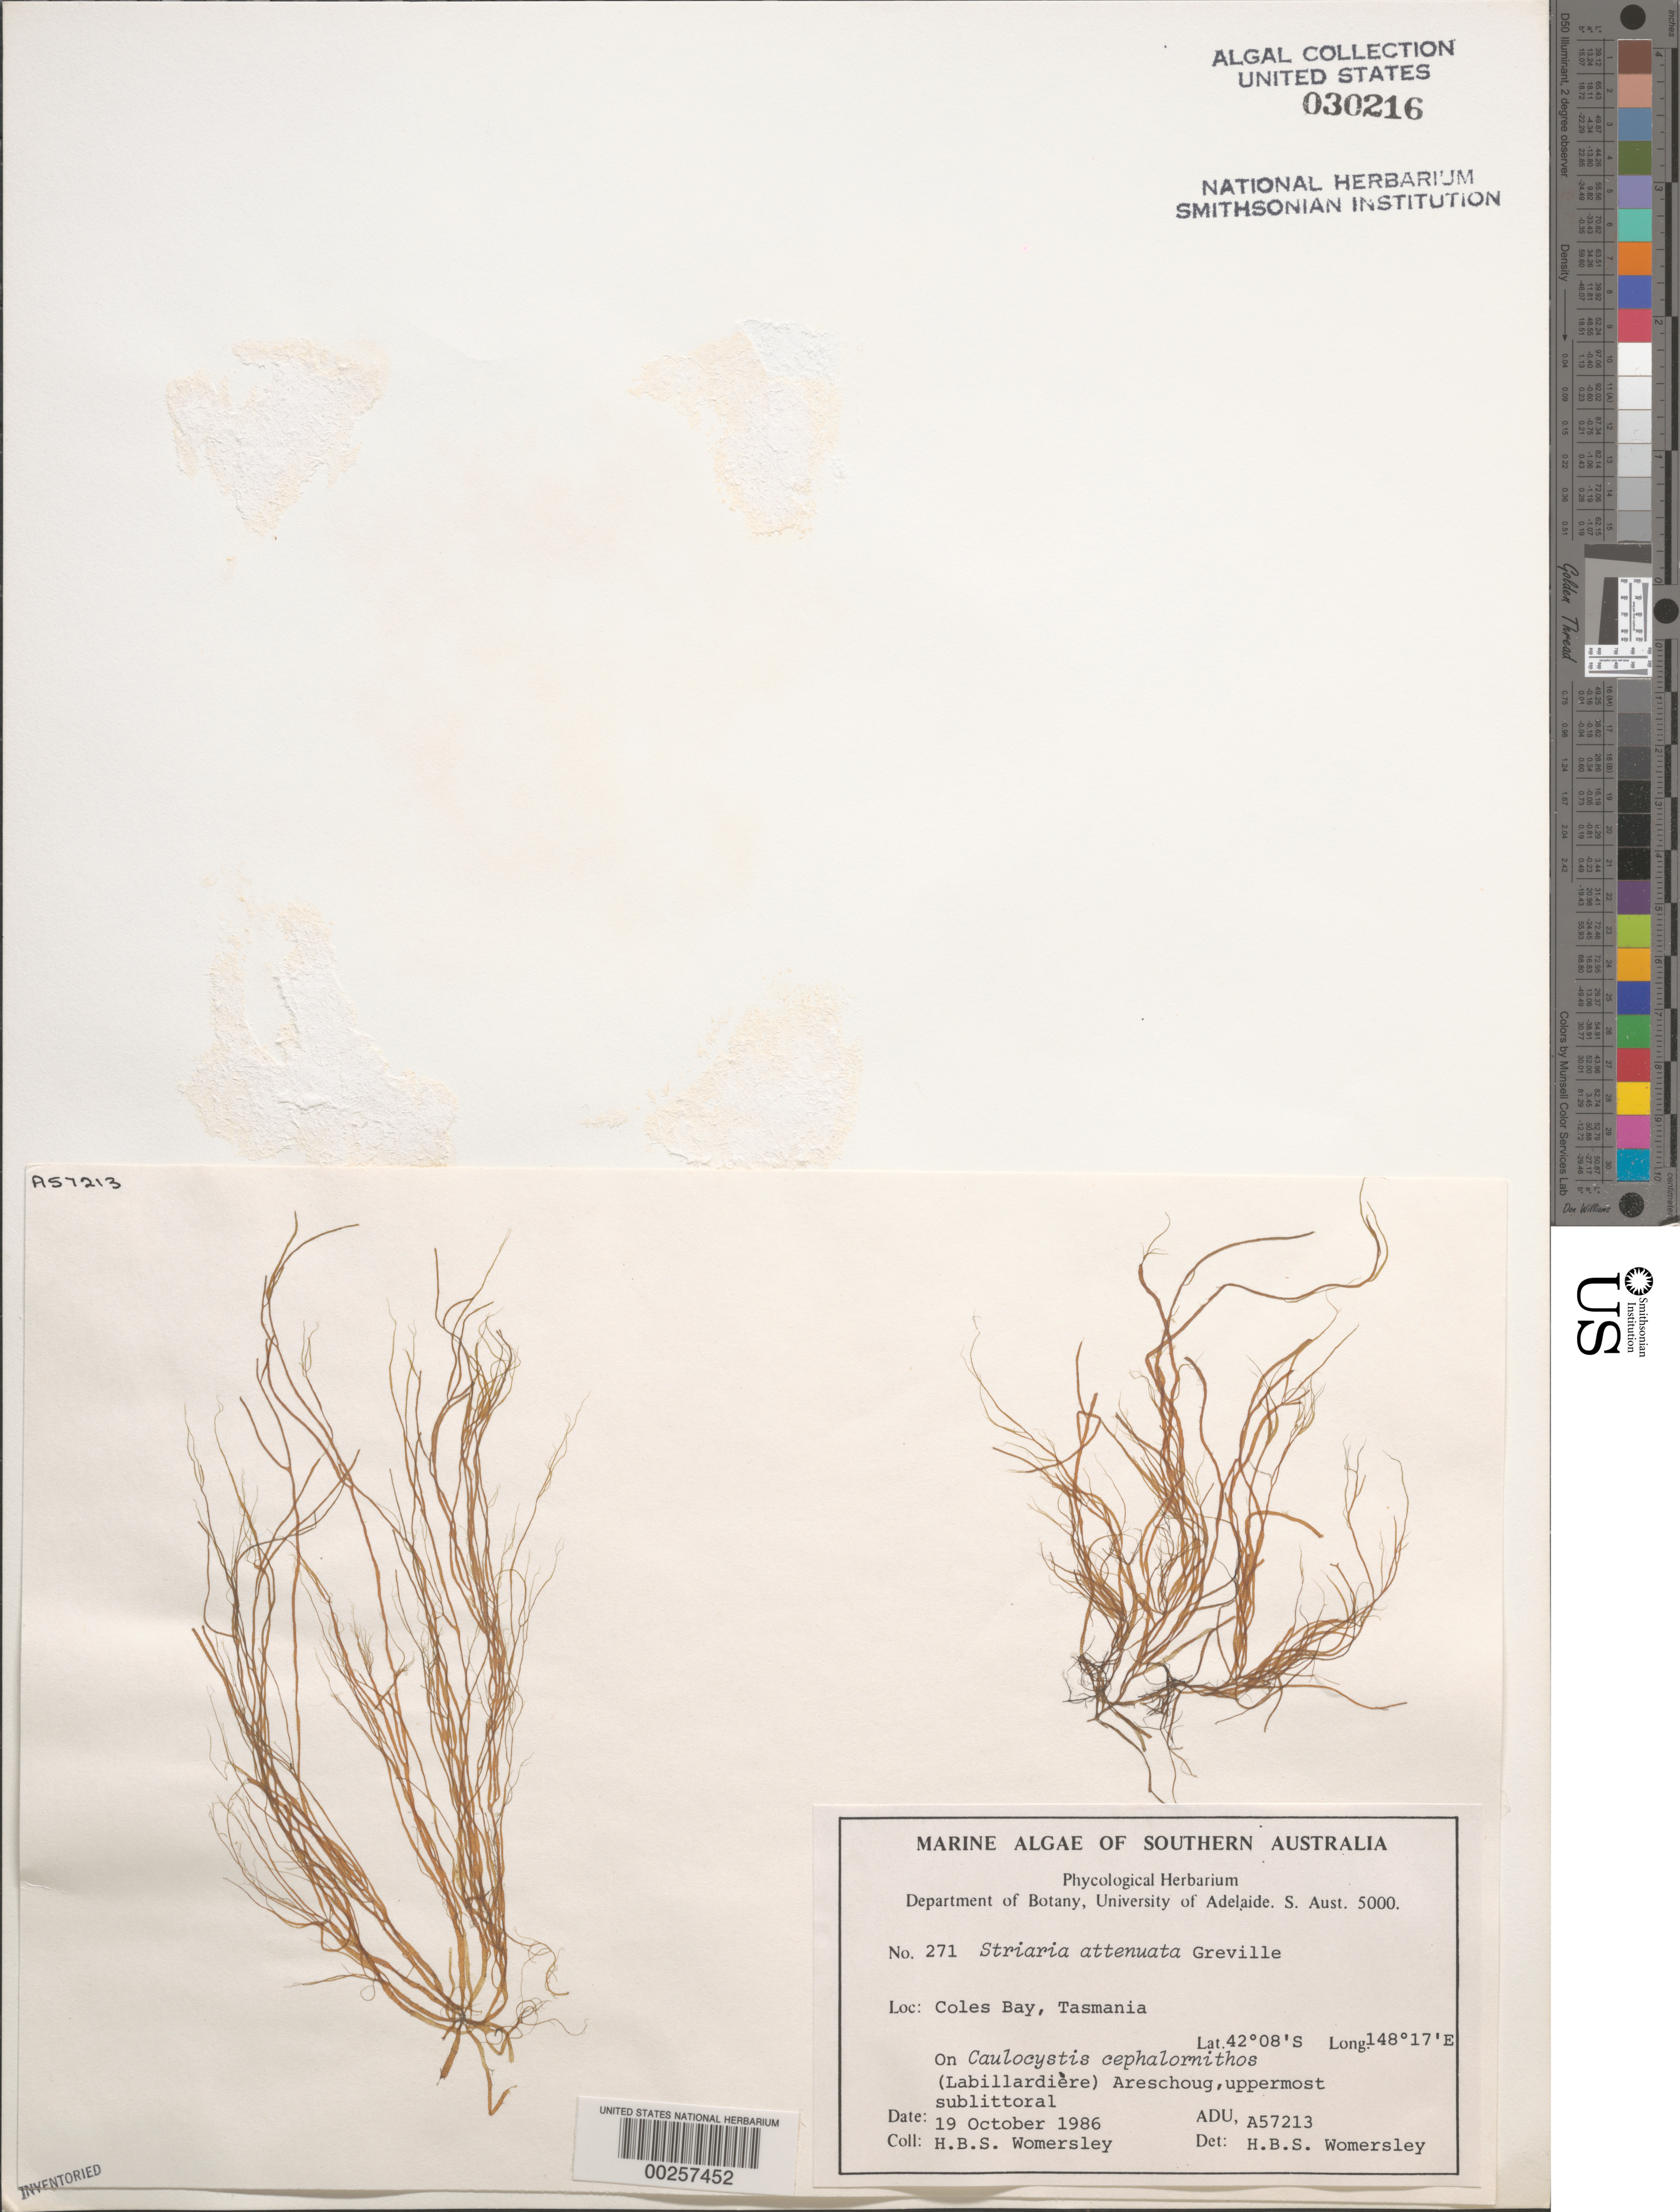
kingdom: Chromista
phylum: Ochrophyta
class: Phaeophyceae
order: Dictyosiphonales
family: Striariaceae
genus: Striaria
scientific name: Striaria attenuata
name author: (Grev.) Grev.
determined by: Womersley, H. B. S.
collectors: H. B. S. Womersley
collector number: ADU A57213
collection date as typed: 19 Oct 1986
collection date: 1986-10-19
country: Australia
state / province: Tasmania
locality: Coles bay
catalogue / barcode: US 30216